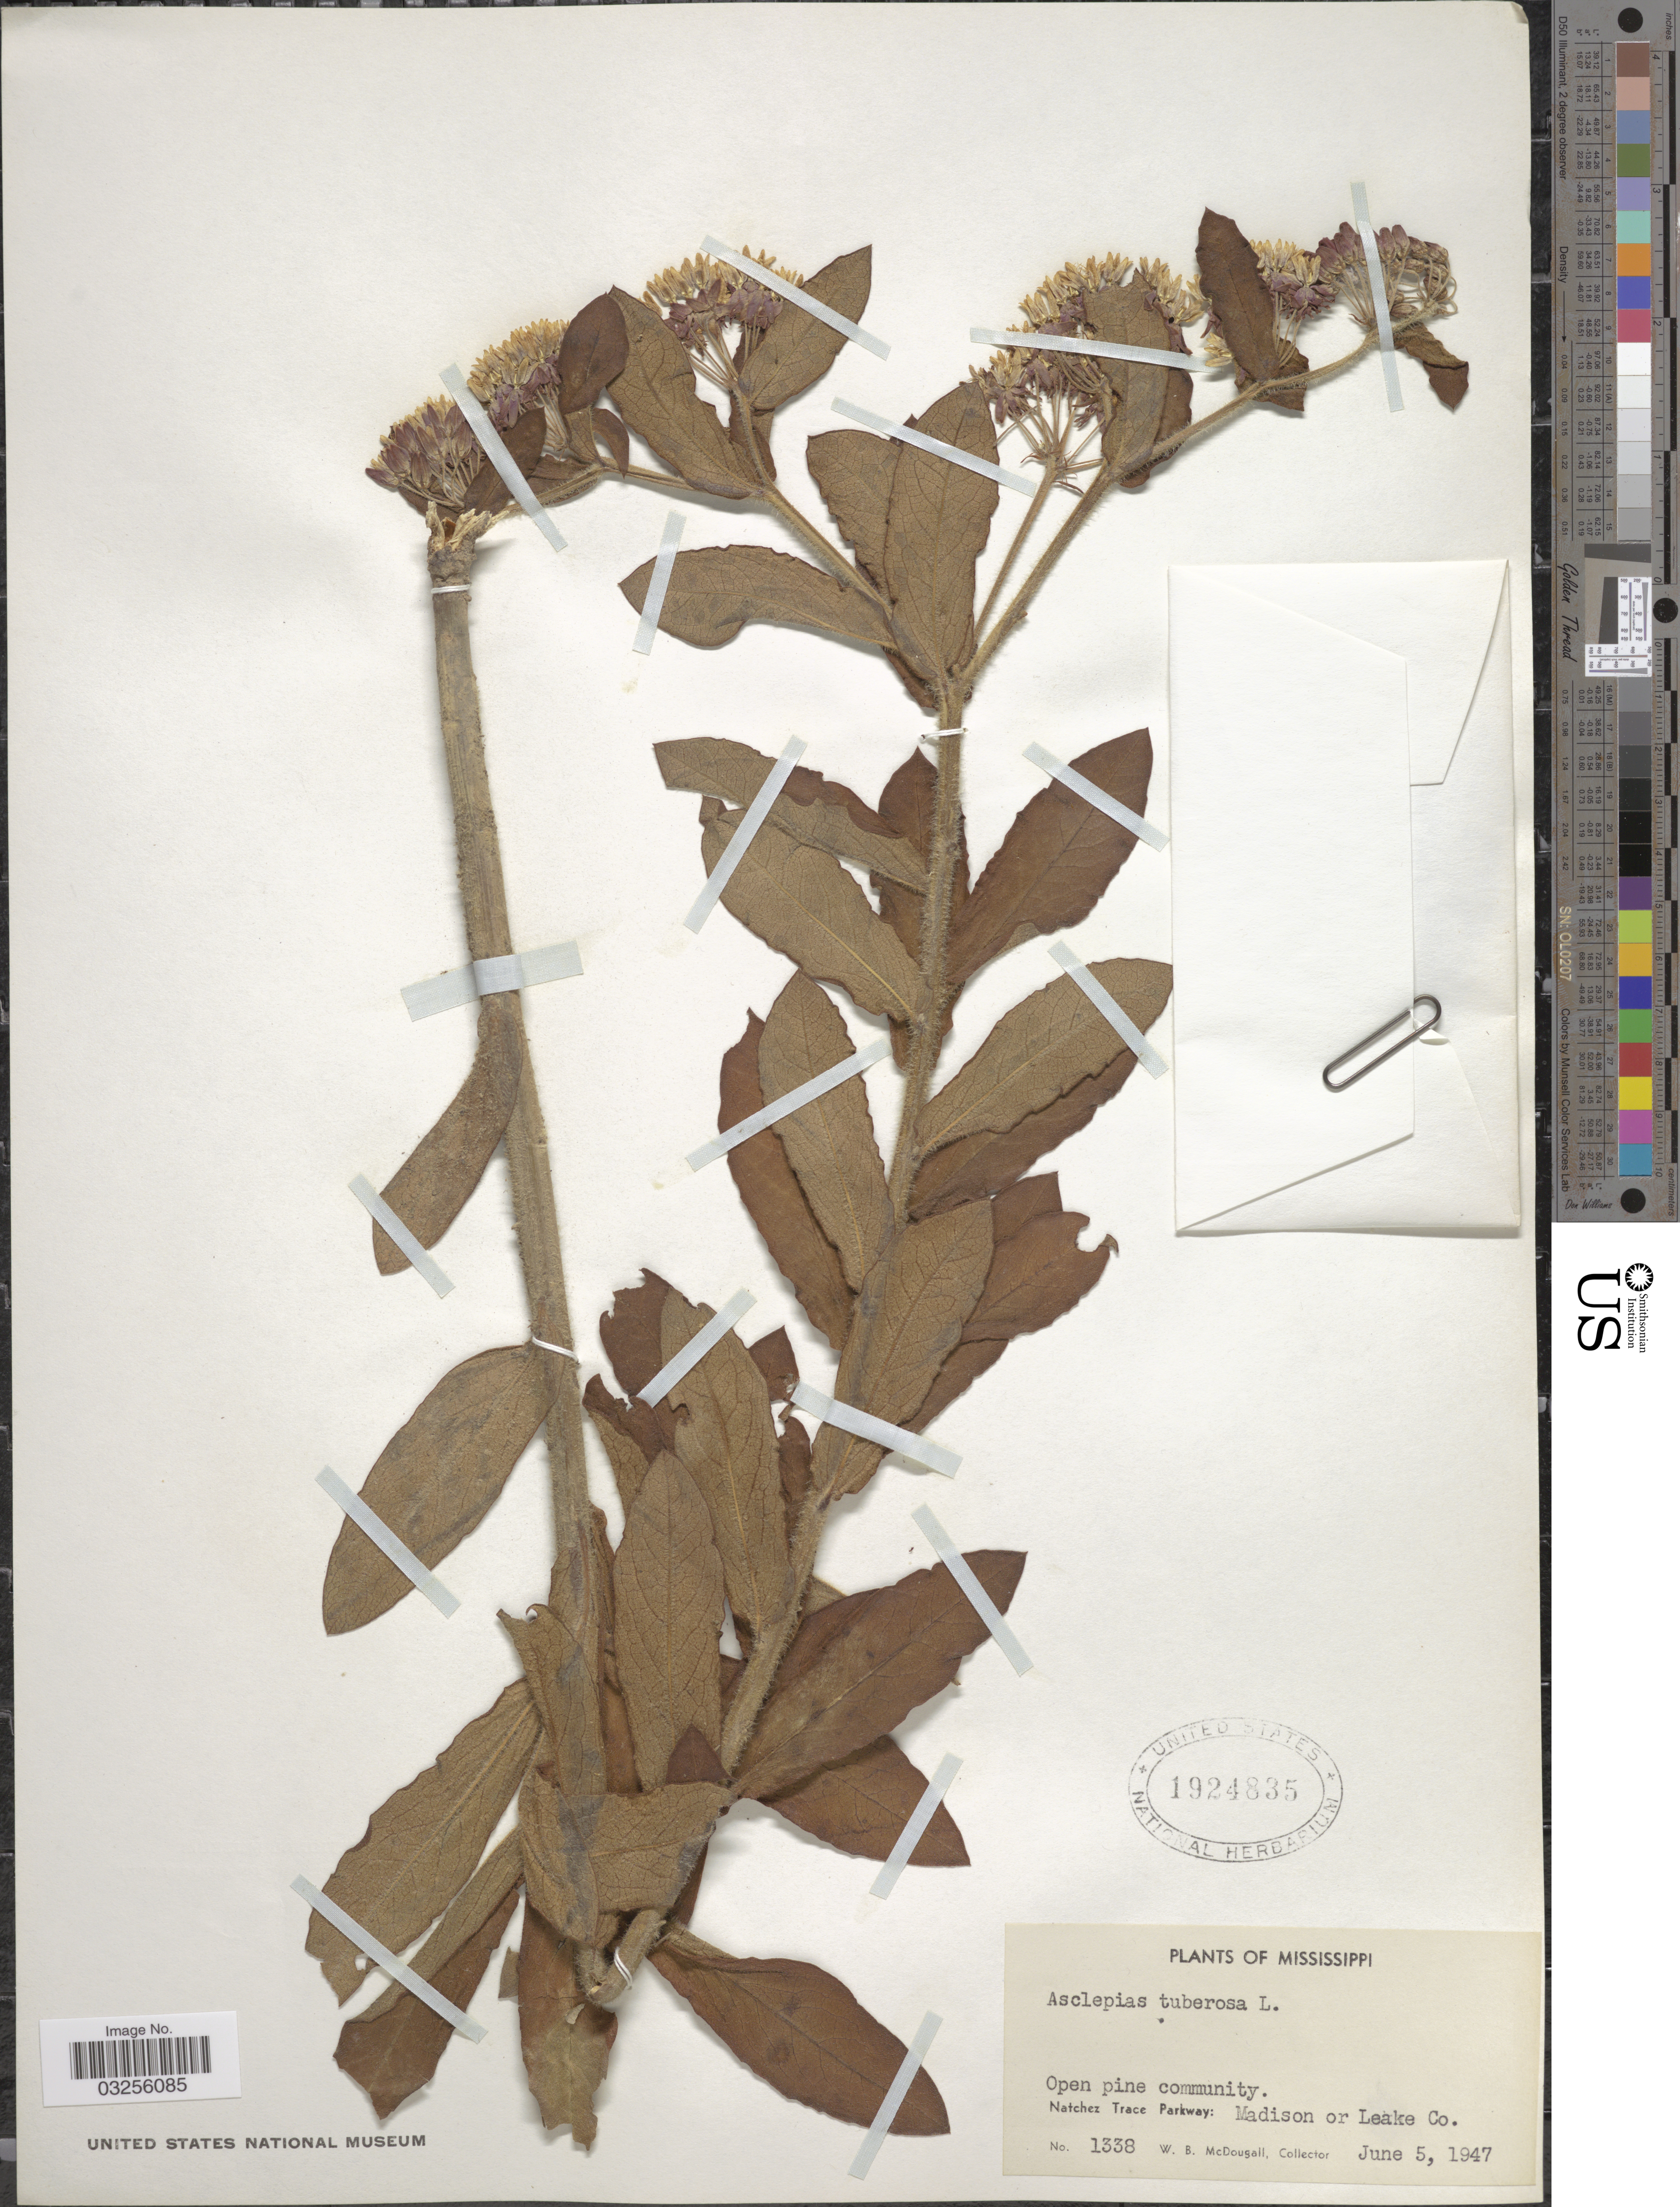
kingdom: Plantae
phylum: Tracheophyta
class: Magnoliopsida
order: Gentianales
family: Apocynaceae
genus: Asclepias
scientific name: Asclepias tuberosa subsp. tuberosa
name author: L.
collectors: W. B. McDougall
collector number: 1338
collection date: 1947-06-05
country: United States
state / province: Mississippi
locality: Natchez Trace Parkway: Madison or Leake Co.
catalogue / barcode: US 1924835